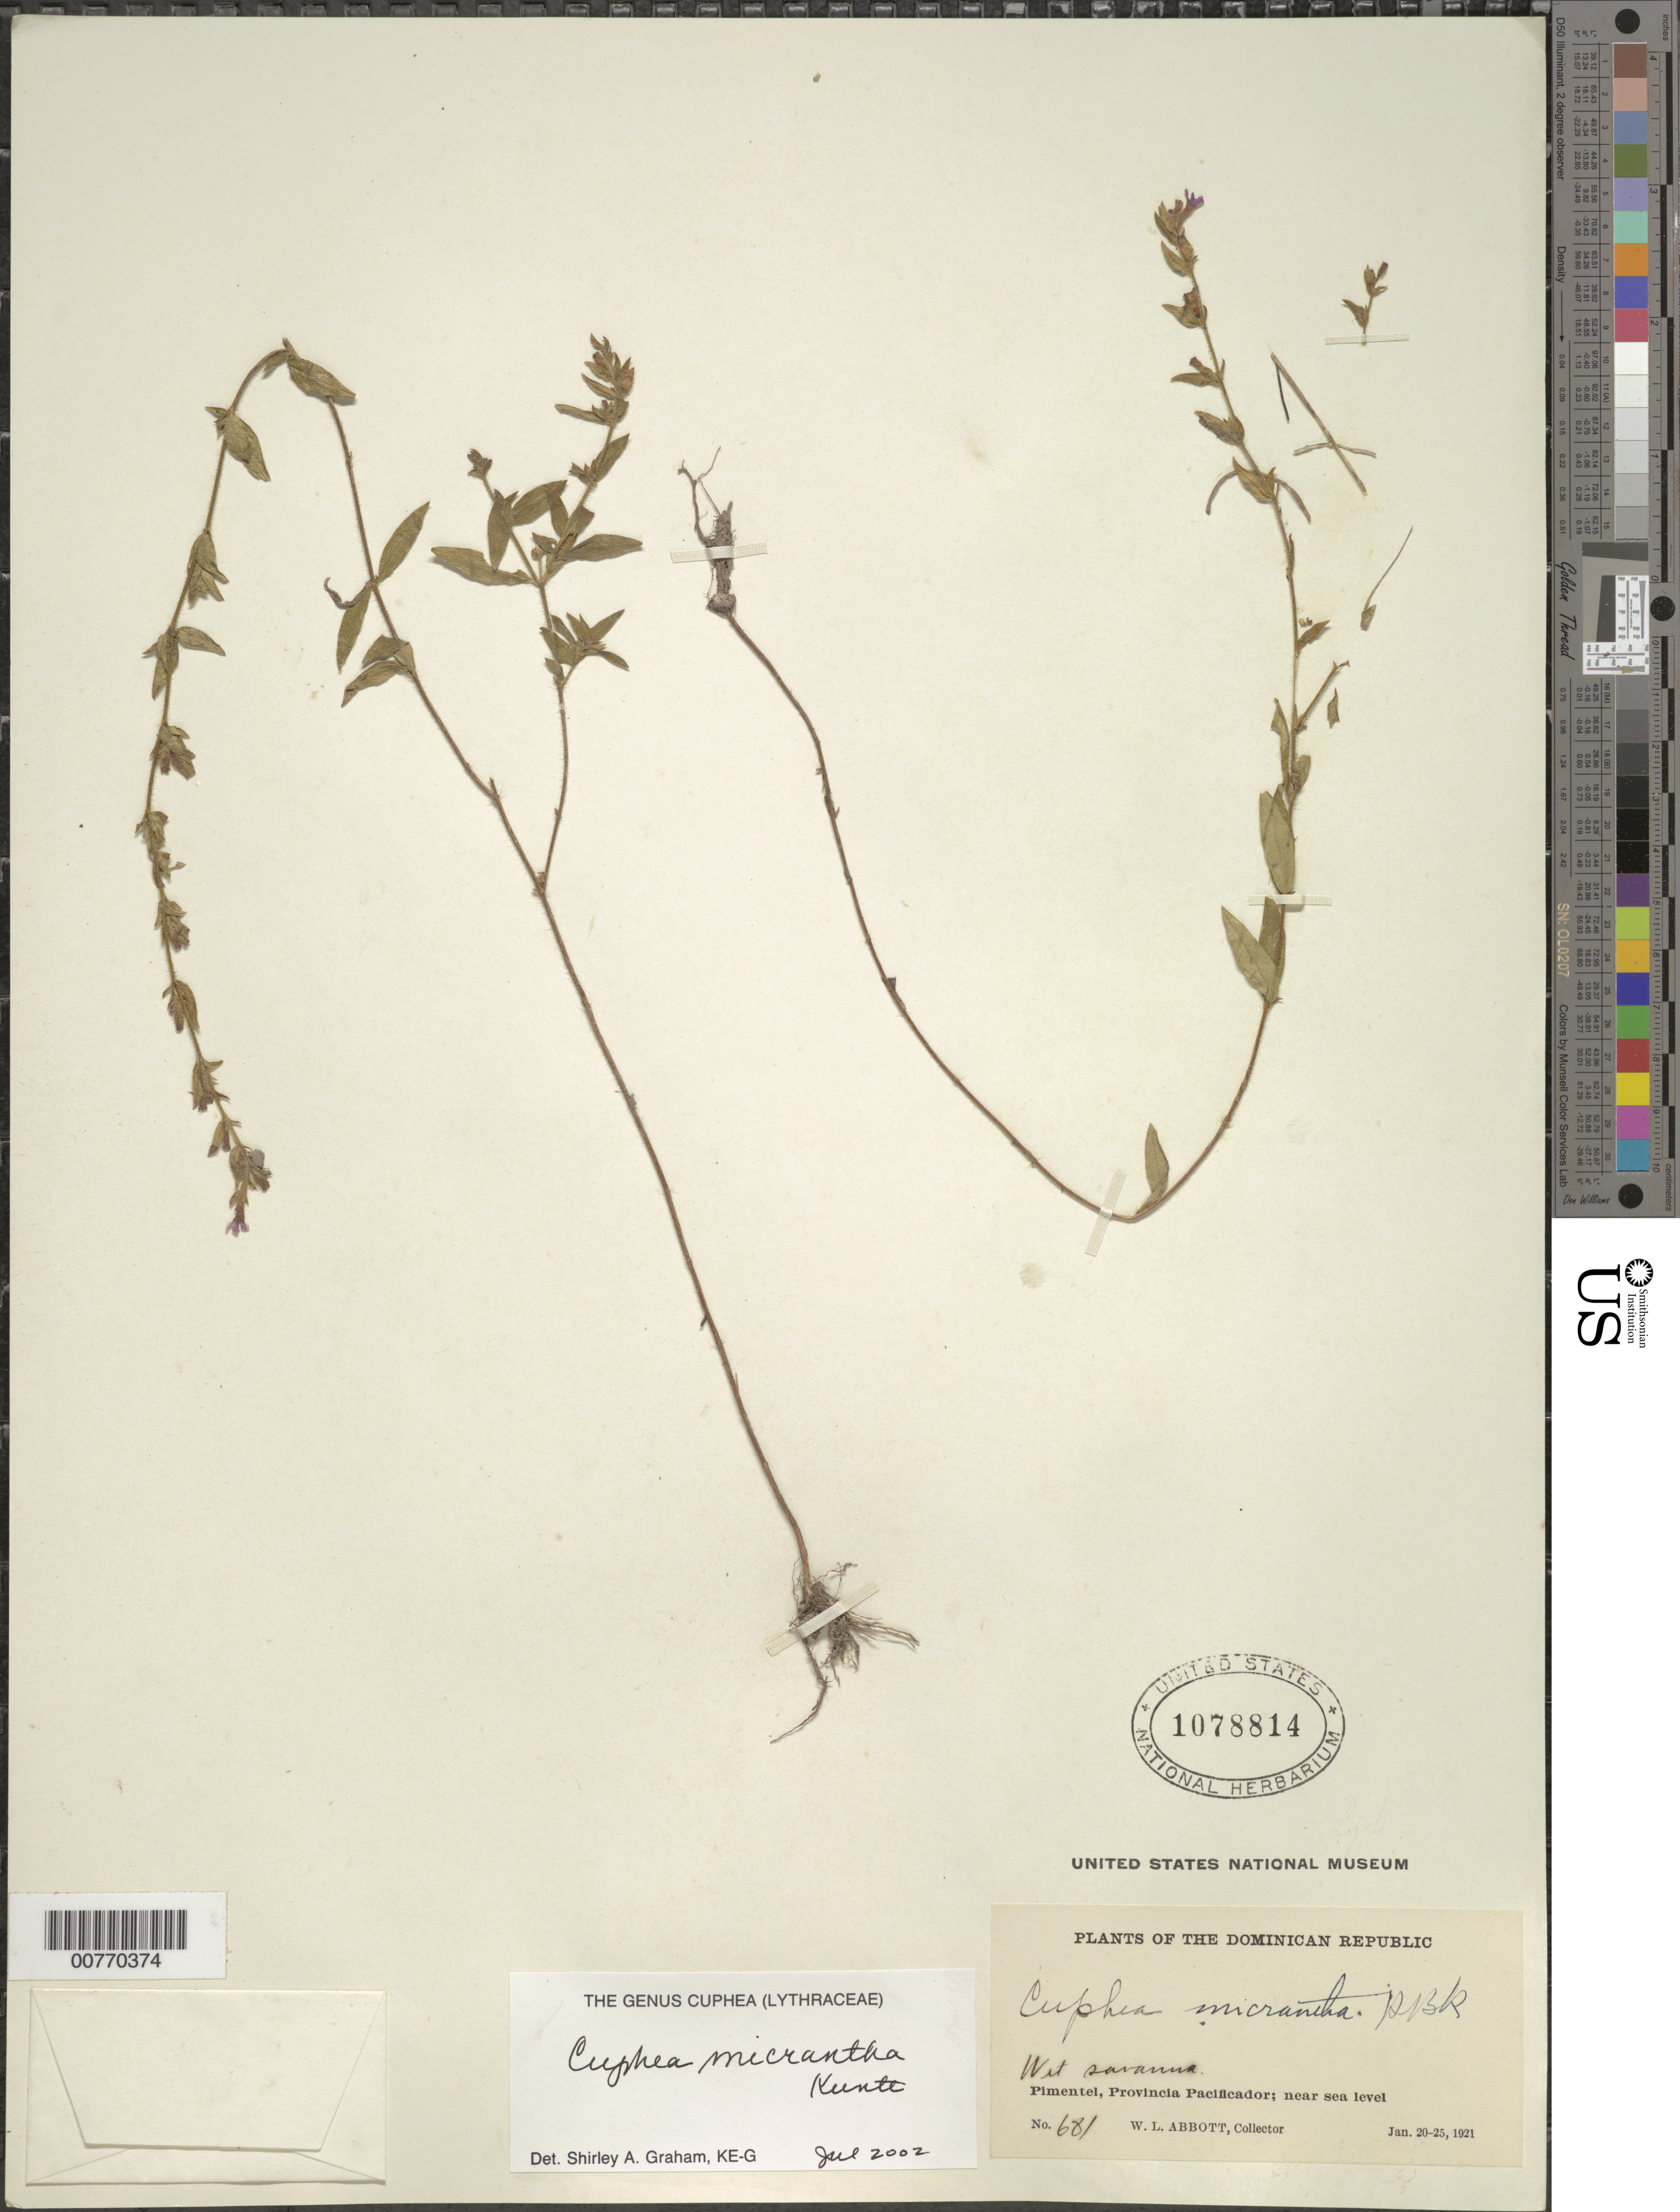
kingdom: Plantae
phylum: Tracheophyta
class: Magnoliopsida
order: Myrtales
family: Lythraceae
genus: Cuphea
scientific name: Cuphea micrantha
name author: Kunth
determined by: Graham, Shirley Ann Tousch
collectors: W. L. Abbott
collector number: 681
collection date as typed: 20 Jan 1910 to 25 Jan 1921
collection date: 1910-01-20/1921-01-25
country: Dominican Republic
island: Hispaniola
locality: Pimentel, Pacificador Province?, near sea level.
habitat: Wet savanna.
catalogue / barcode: US 1078814